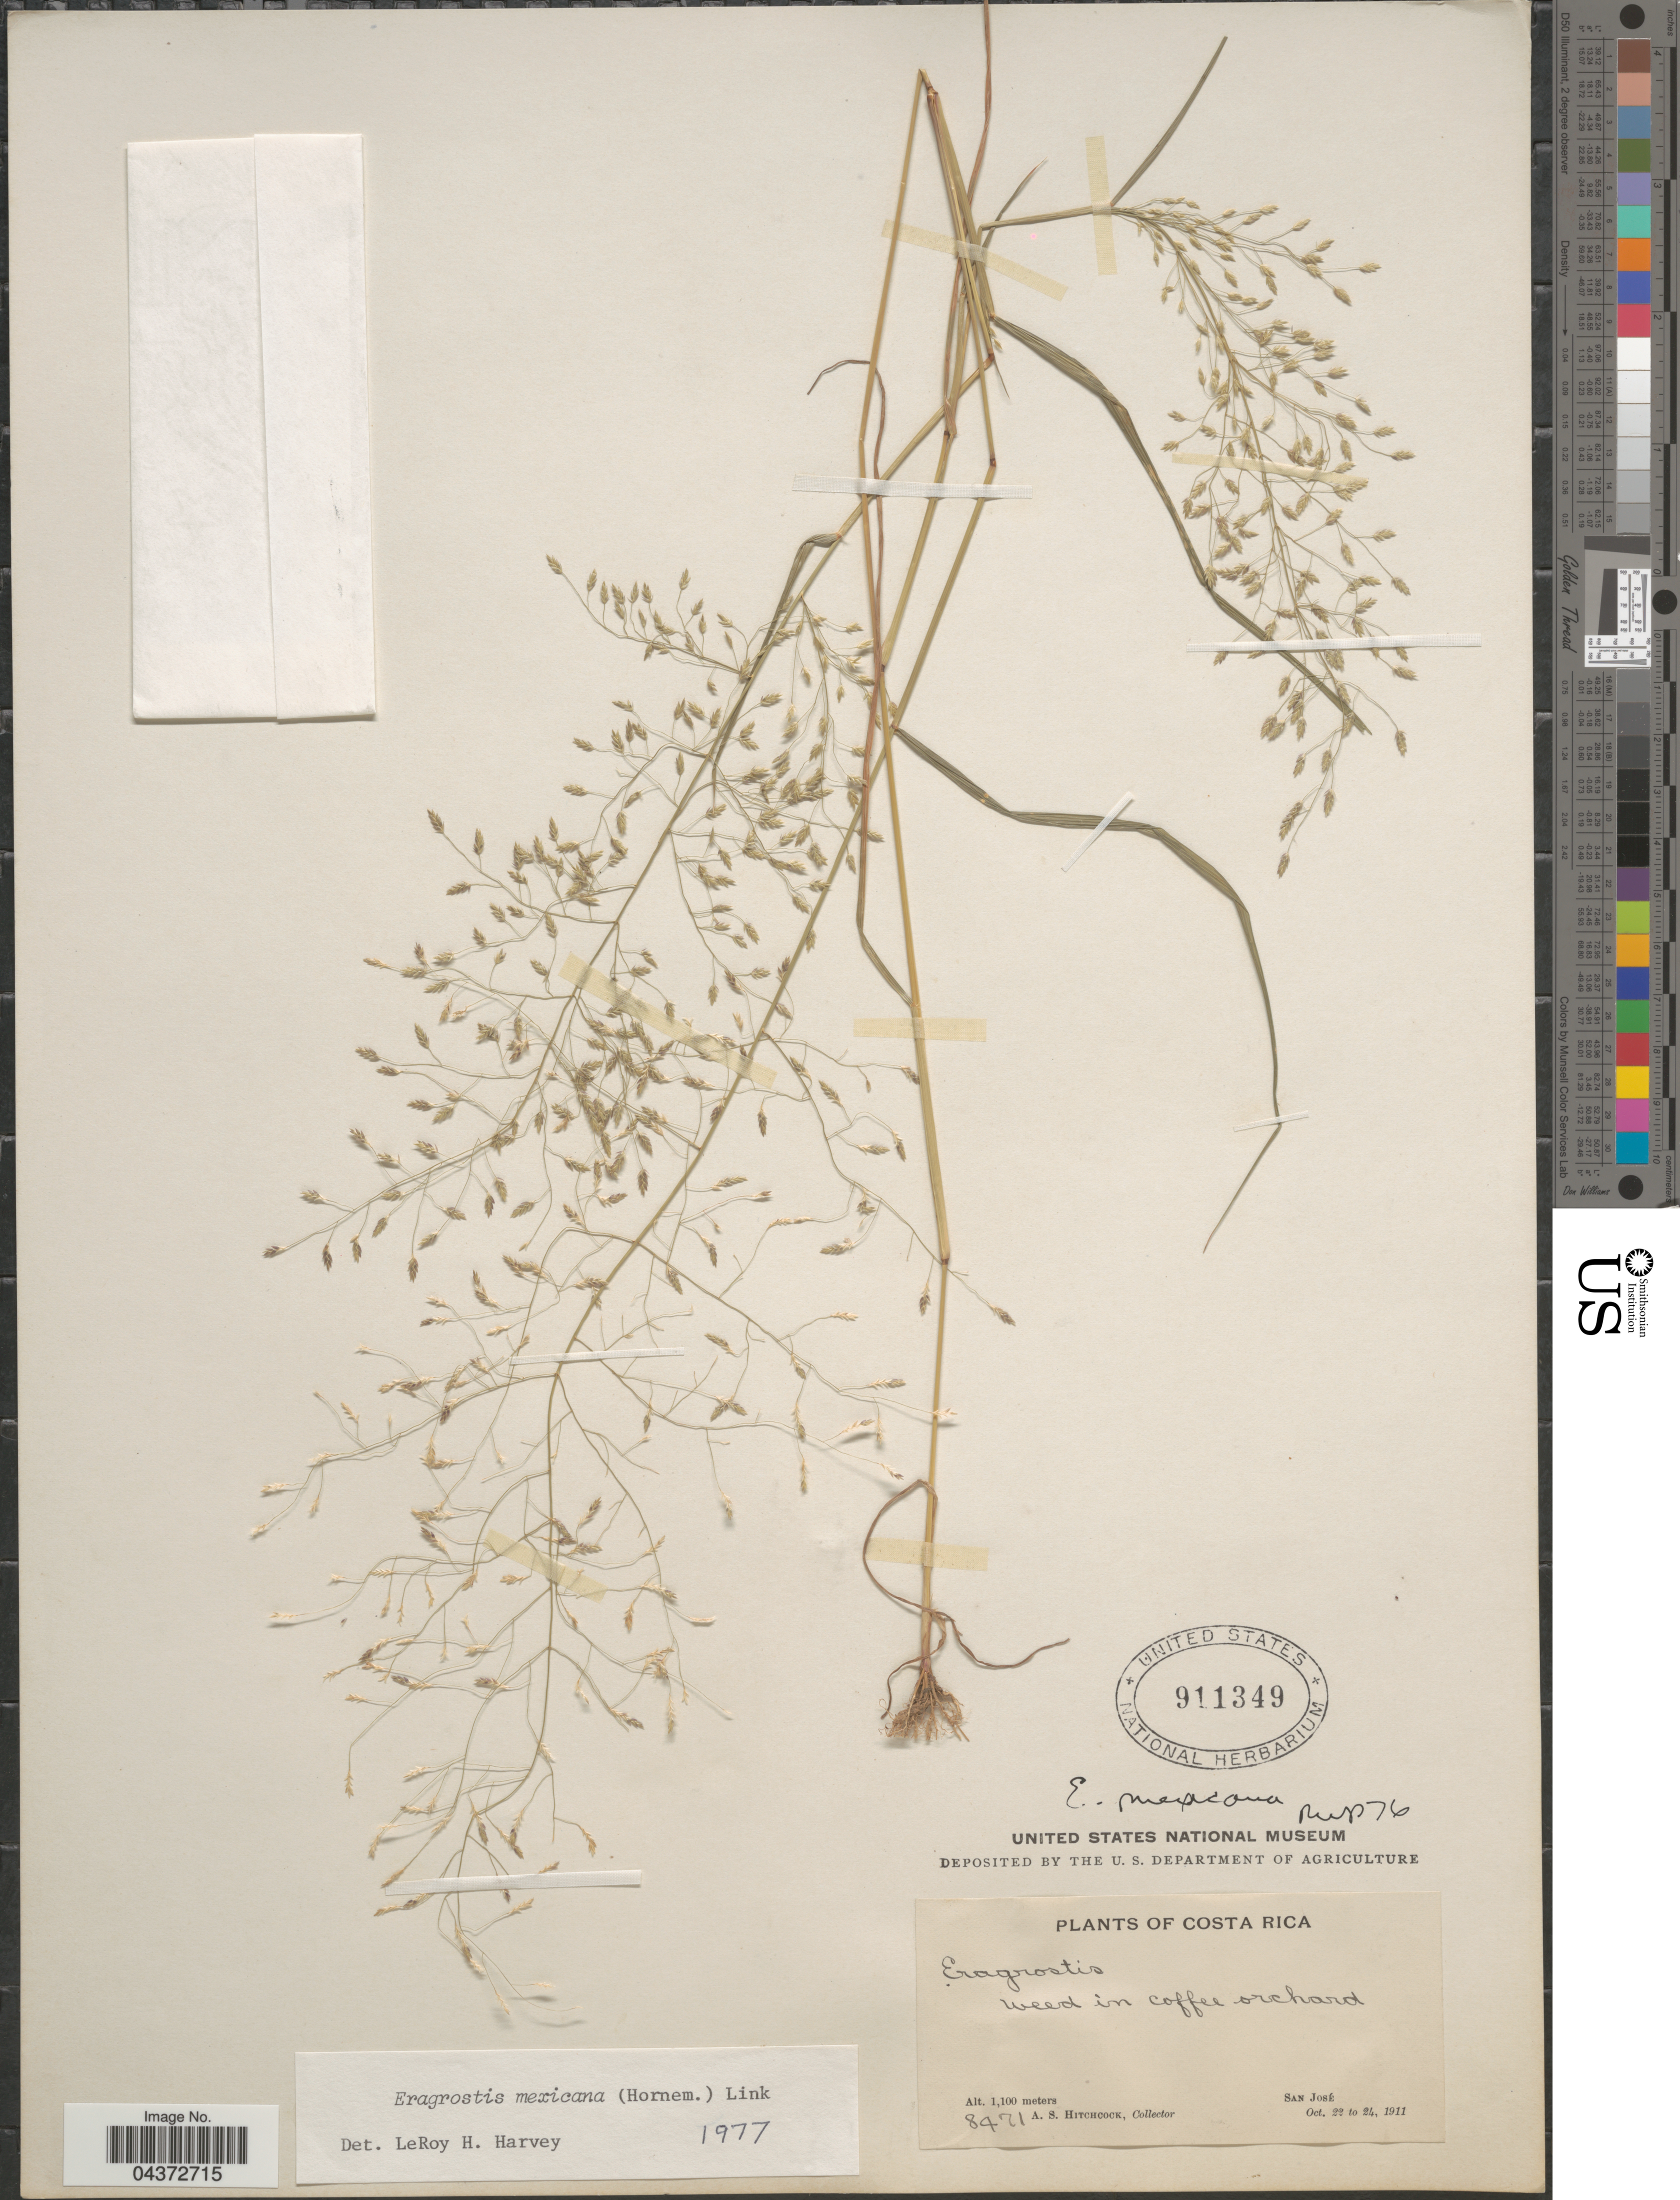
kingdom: Plantae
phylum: Tracheophyta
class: Liliopsida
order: Poales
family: Poaceae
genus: Eragrostis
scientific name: Eragrostis mexicana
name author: (Hornem.) Link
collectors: A. S. Hitchcock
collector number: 8471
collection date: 1911-10-22/1911-10-24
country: Costa Rica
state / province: San José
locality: In coffee orchard.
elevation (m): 1100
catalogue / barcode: US 911349